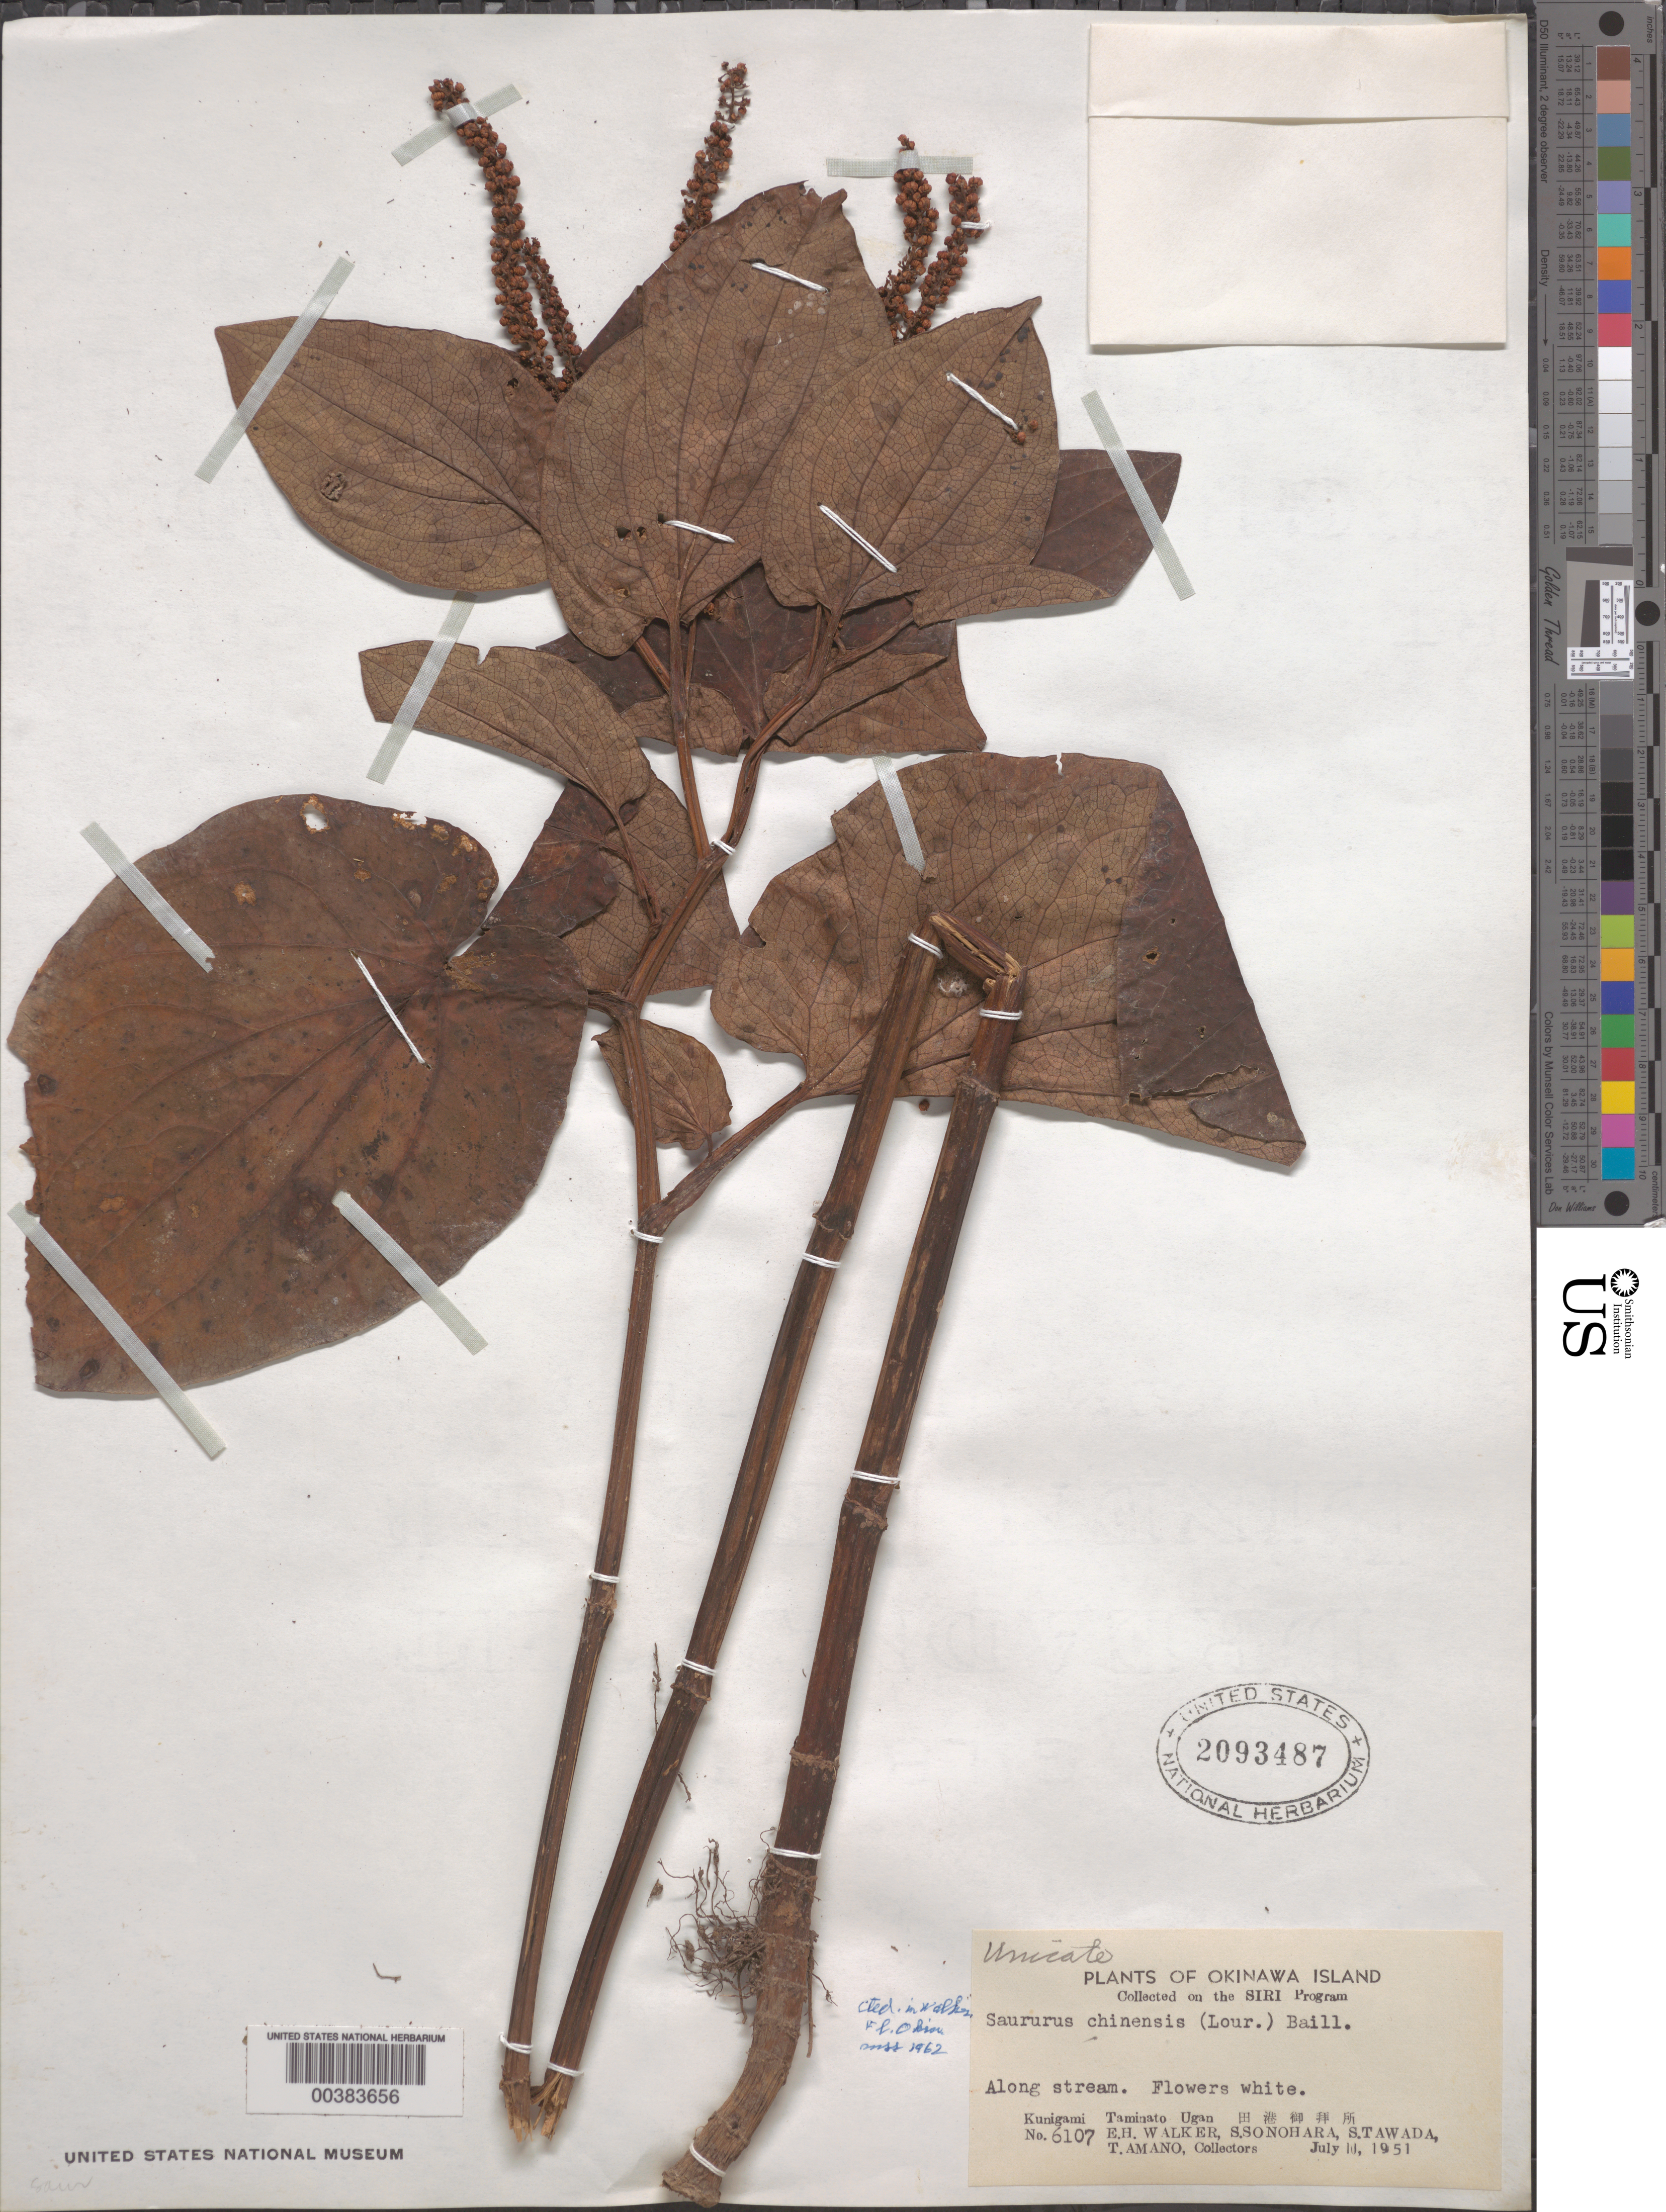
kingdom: Plantae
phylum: Tracheophyta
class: Magnoliopsida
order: Piperales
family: Saururaceae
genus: Saururus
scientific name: Saururus chinensis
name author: (Lour.) Baill.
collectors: E. H. Walker, S. Sonohara, S. Tawada & T. Amano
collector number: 6107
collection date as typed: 11 Jul 1951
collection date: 1951-07-11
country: Japan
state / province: Okinawa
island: Ryukyu Is.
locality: Kunigami, taminato, ugan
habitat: Along stream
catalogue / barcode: US 2093487